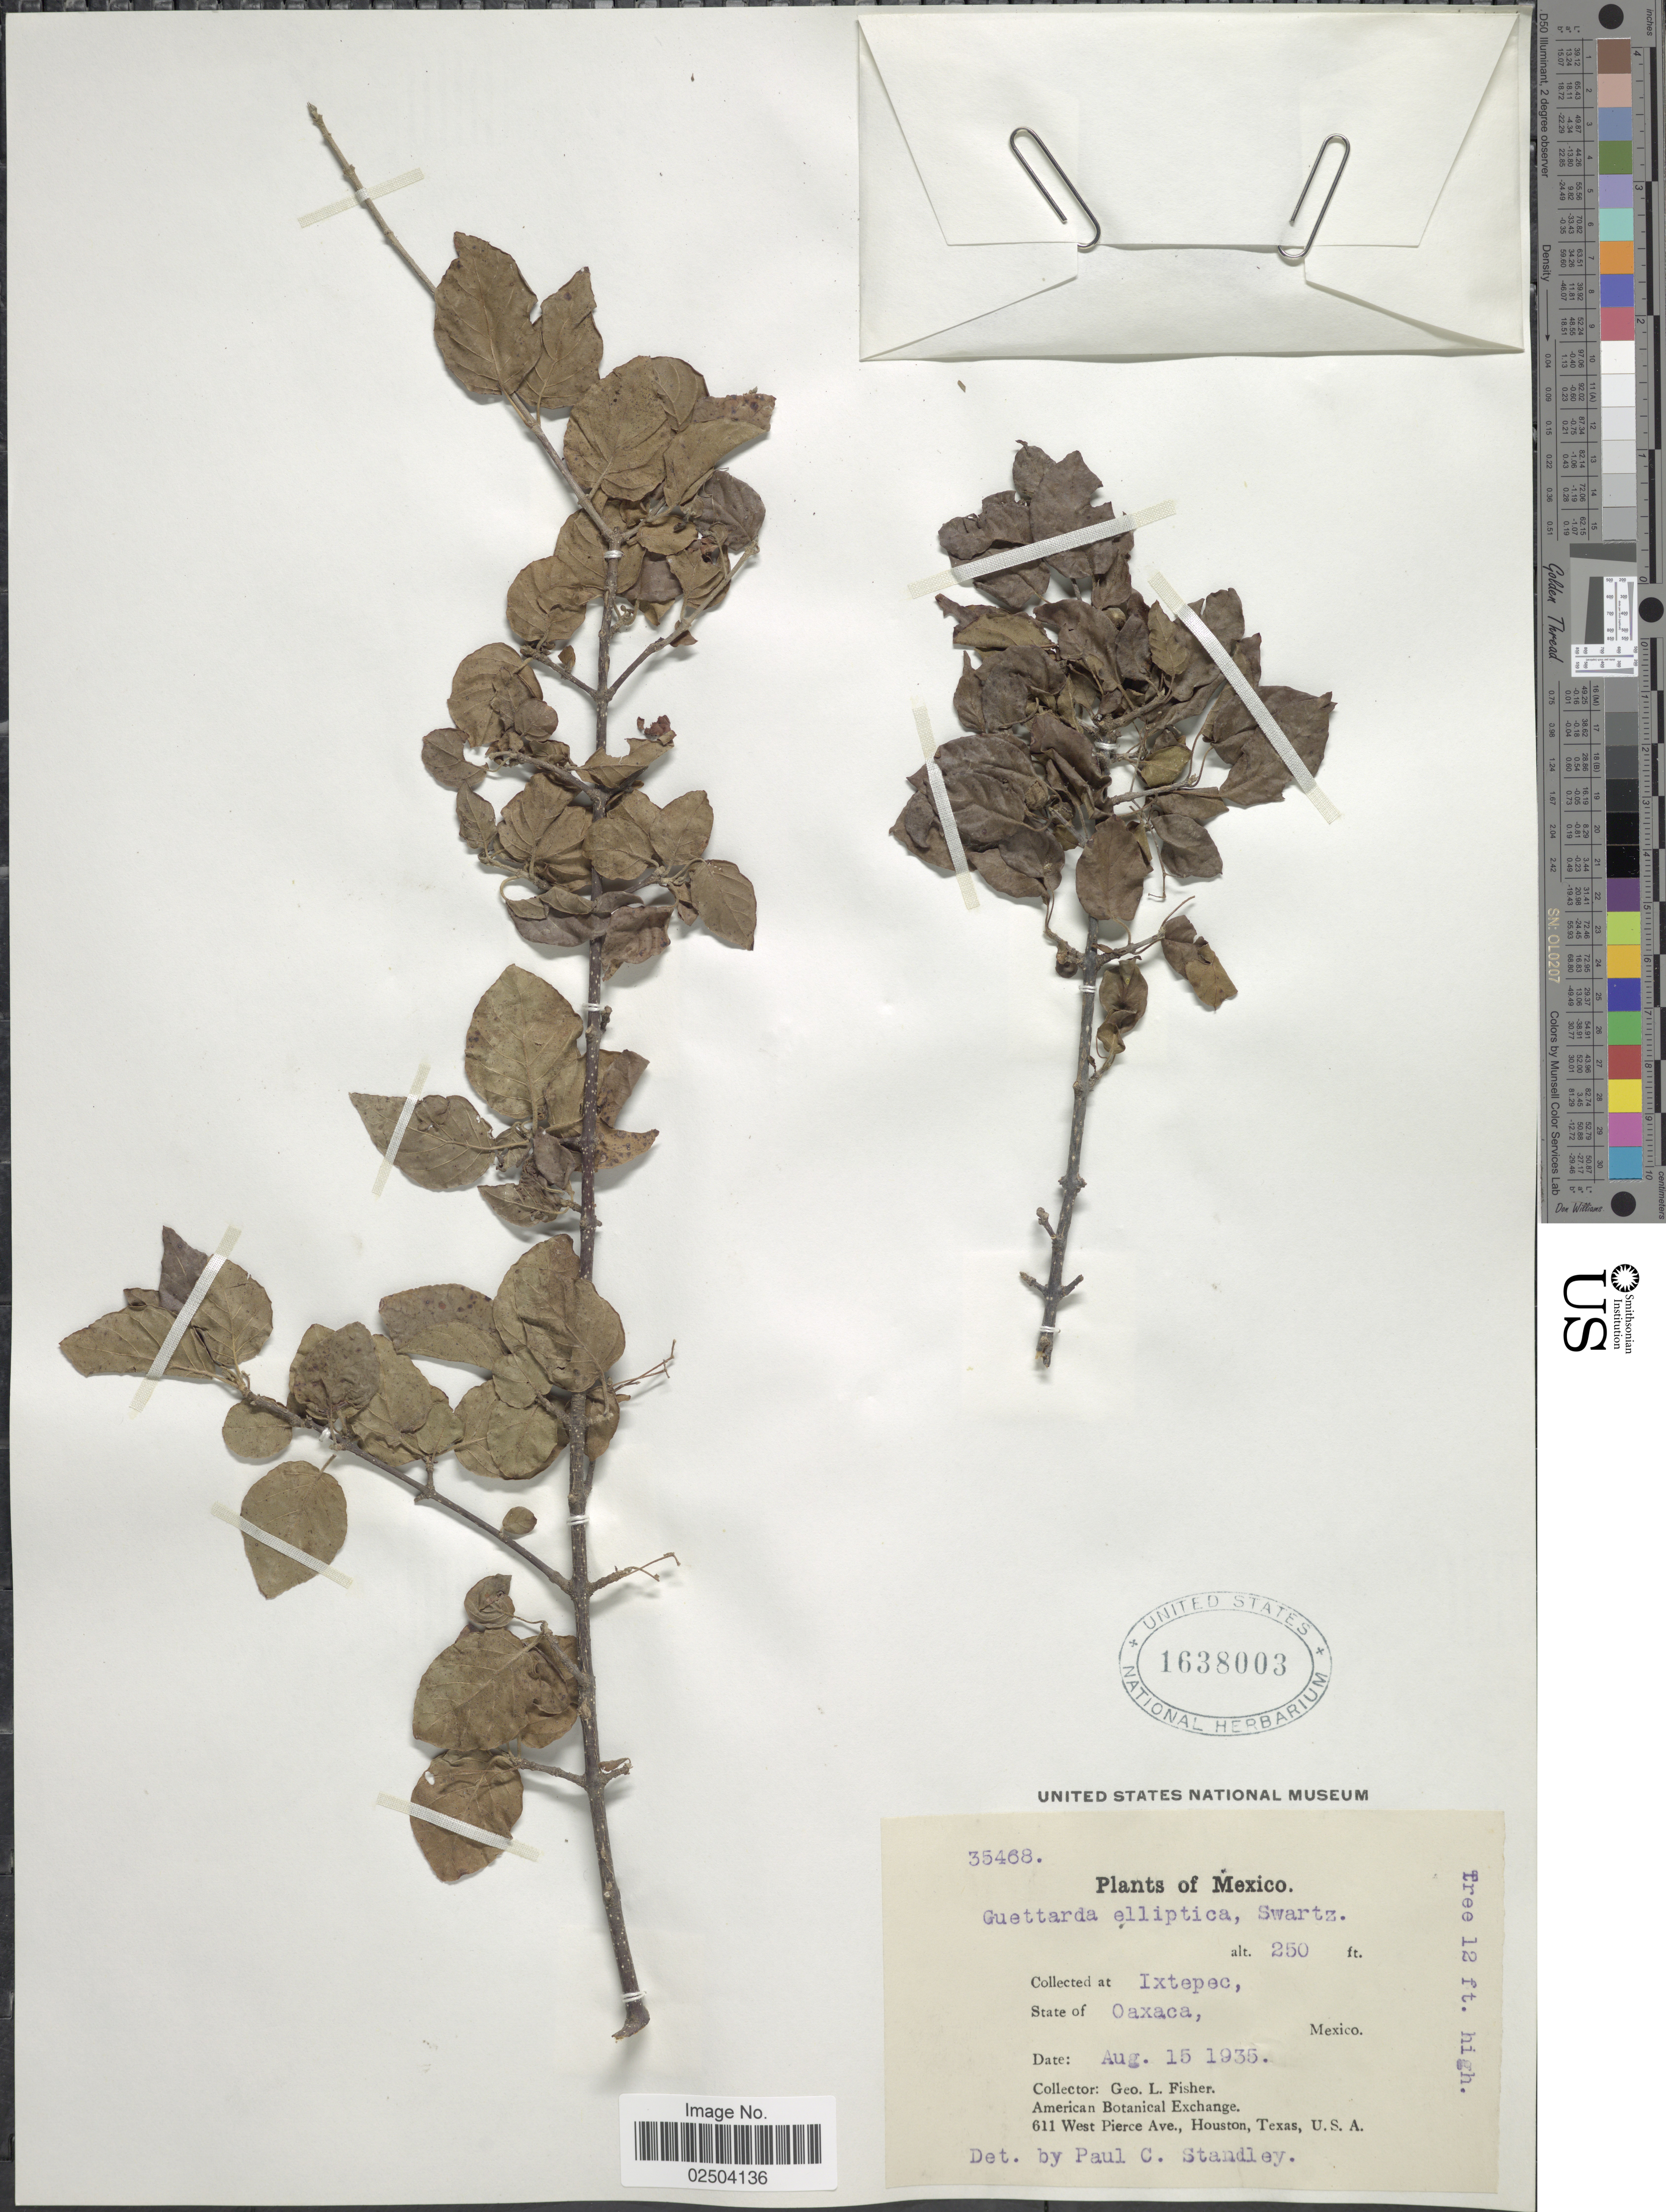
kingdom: Plantae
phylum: Tracheophyta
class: Magnoliopsida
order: Gentianales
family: Rubiaceae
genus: Guettarda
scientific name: Guettarda elliptica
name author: Sw.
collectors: G. L. Fisher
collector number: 35468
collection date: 1935-08-15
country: Mexico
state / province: Oaxaca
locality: Ixtepec.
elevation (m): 76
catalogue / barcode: US 1638003